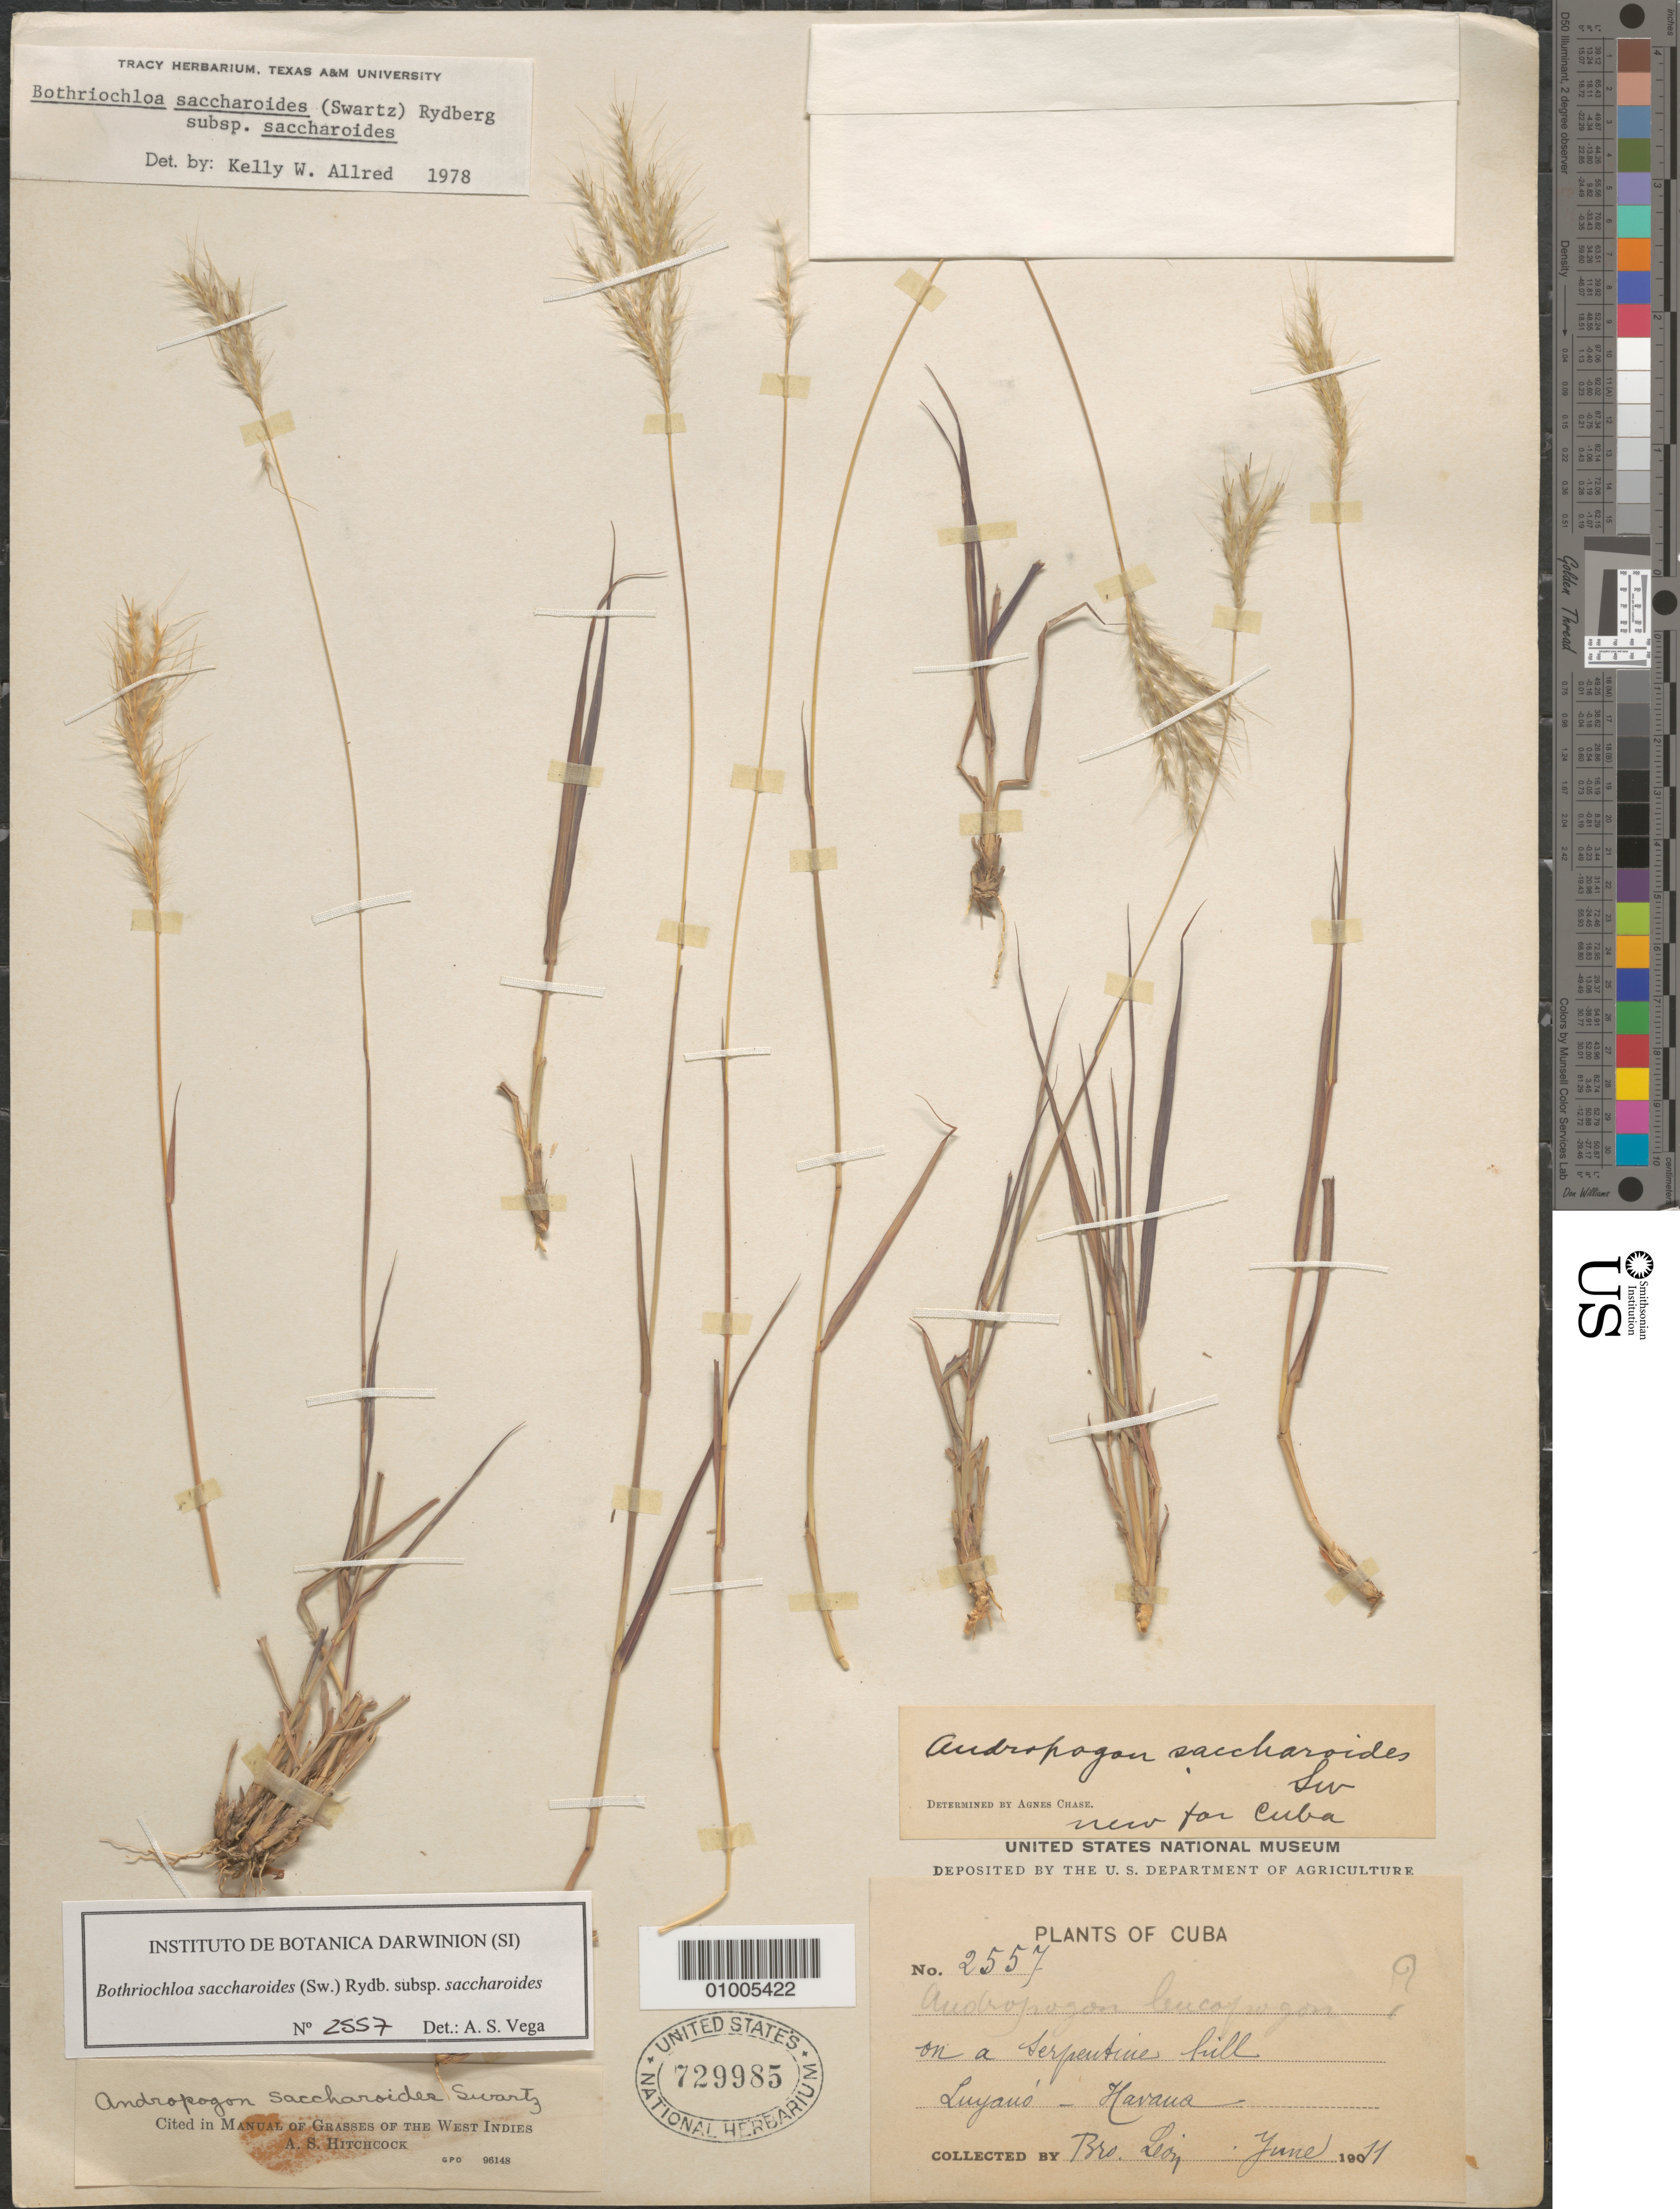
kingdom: Plantae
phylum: Tracheophyta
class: Liliopsida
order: Poales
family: Poaceae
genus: Bothriochloa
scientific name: Bothriochloa saccharoides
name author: (Sw.) Rydb.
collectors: Bro. León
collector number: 2557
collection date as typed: Jun 1911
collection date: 1911-06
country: Cuba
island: Cuba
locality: Luyano - Havana On a Serpentine hill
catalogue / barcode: US 729985